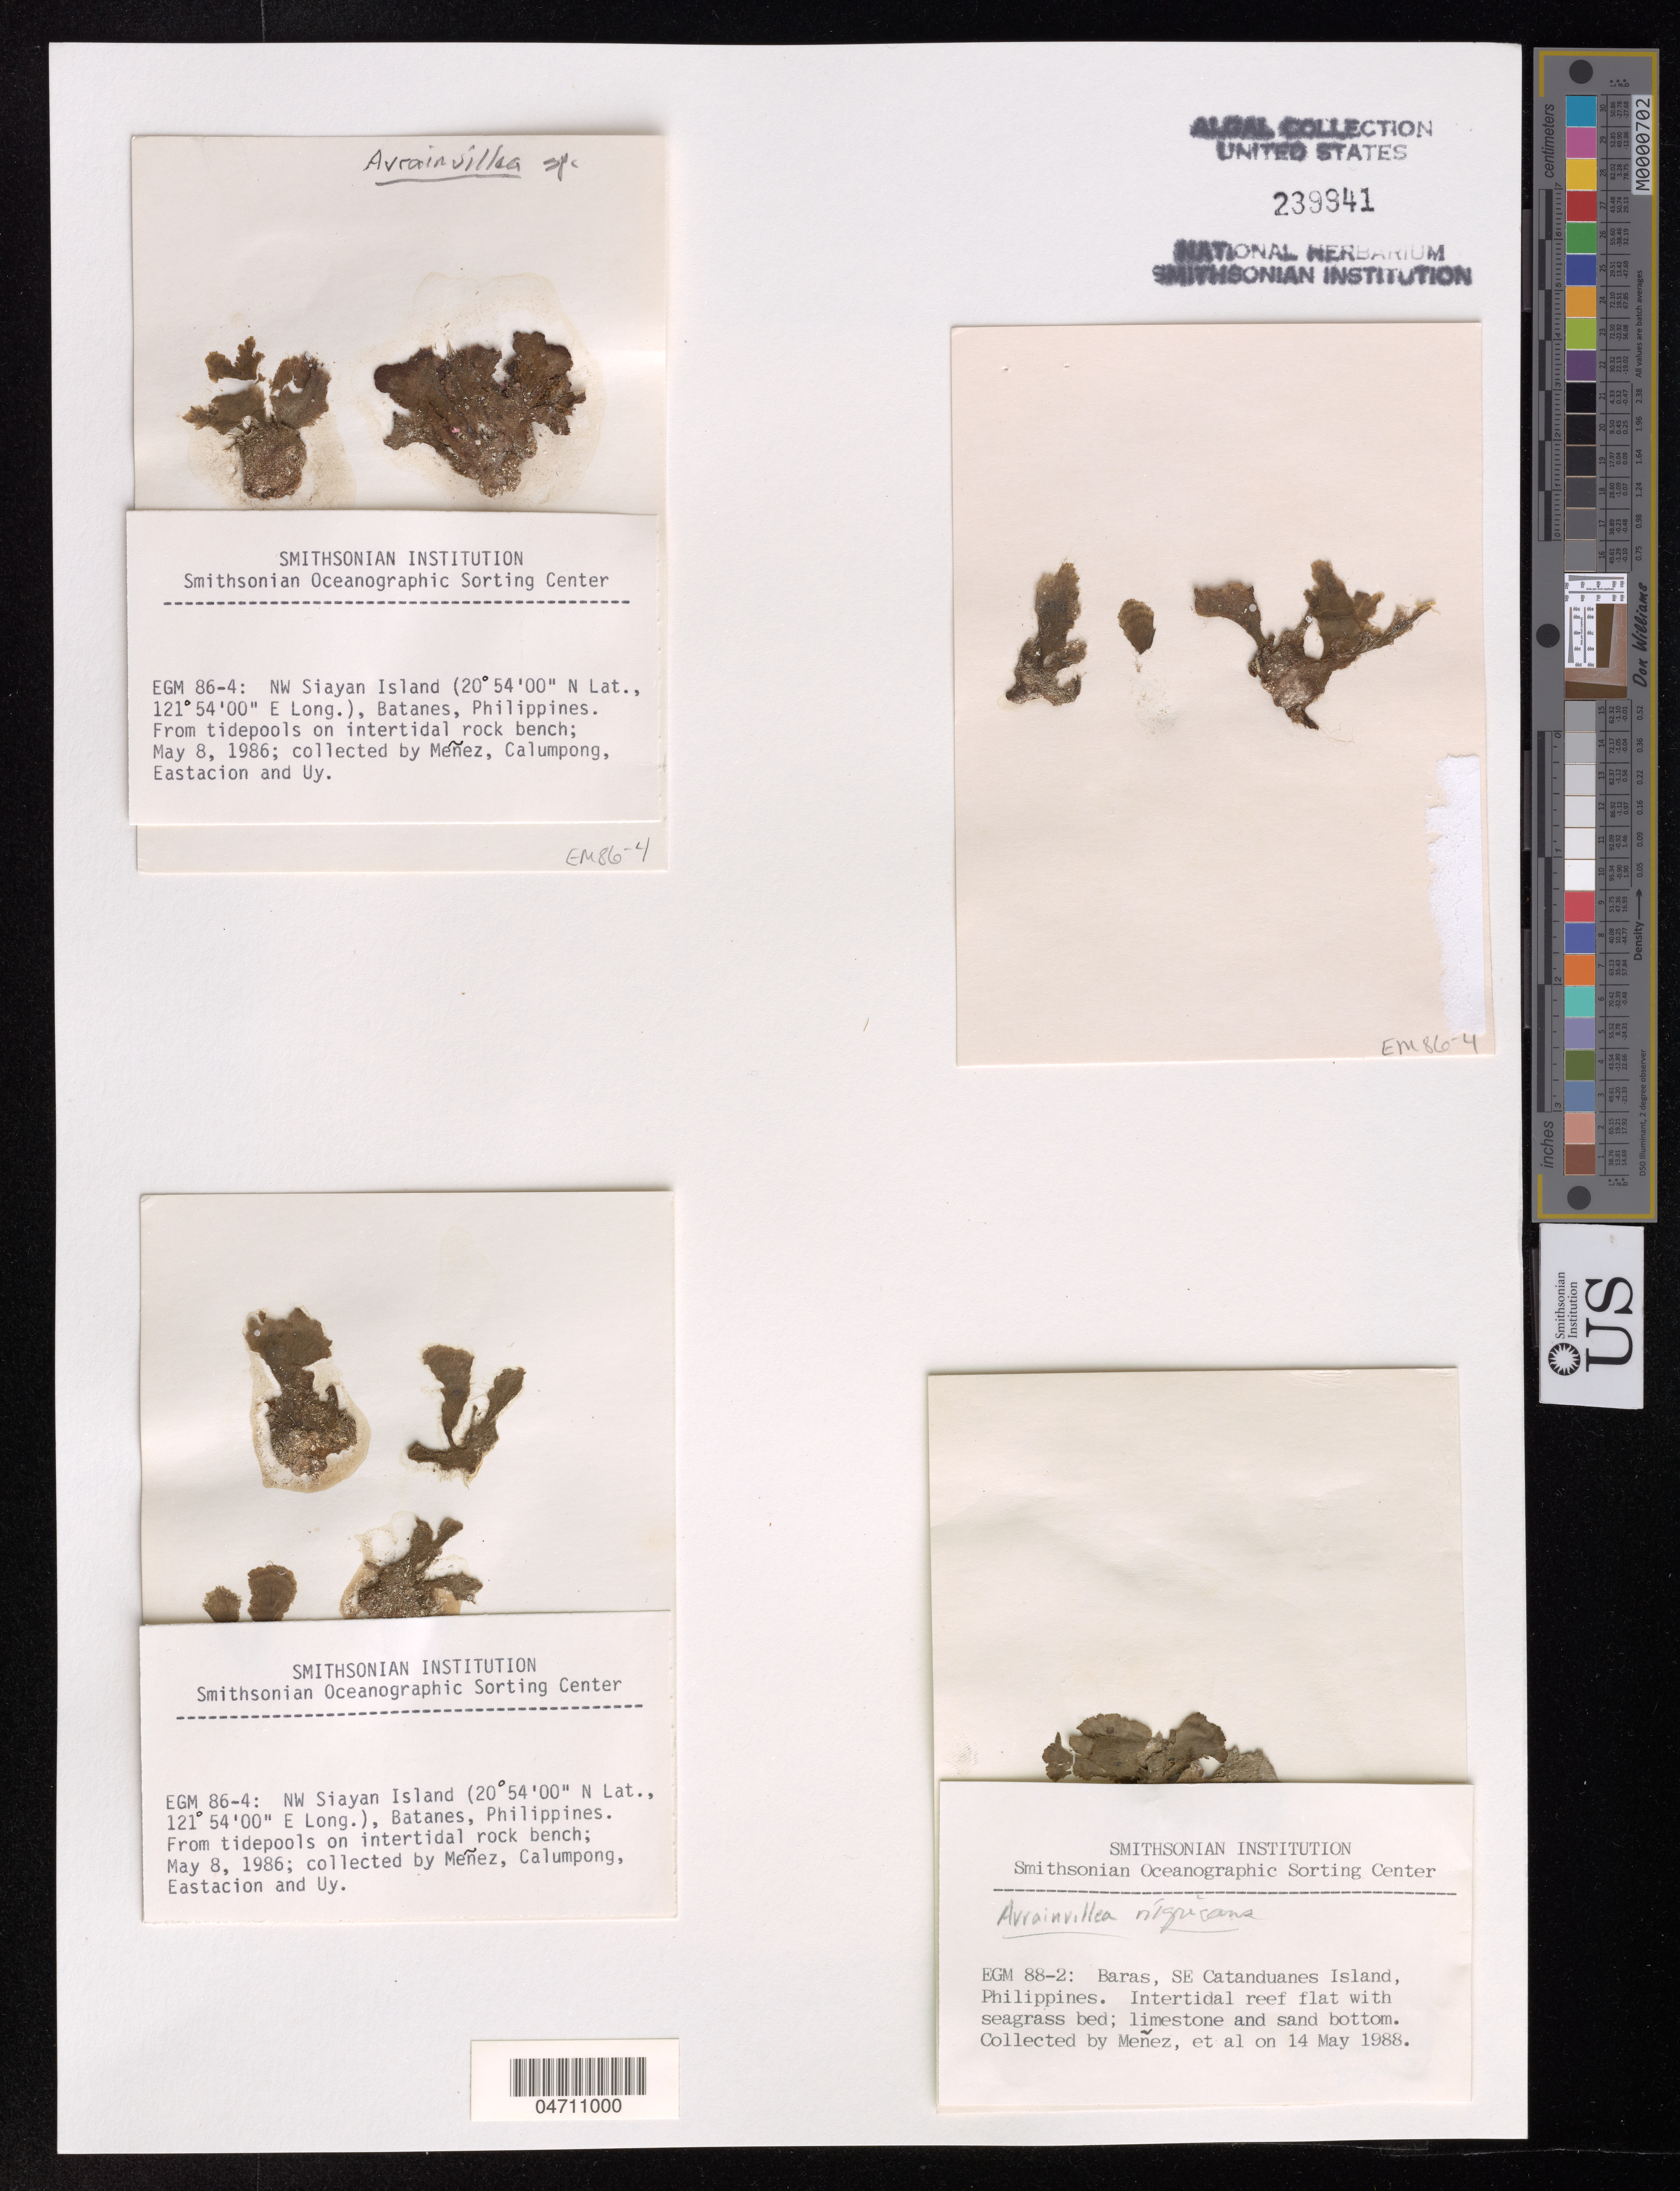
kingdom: Plantae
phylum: Chlorophyta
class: Ulvophyceae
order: Bryopsidales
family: Dichotomosiphonaceae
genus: Avrainvillea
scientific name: Avrainvillea sp.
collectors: Menez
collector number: EGM 86-4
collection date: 1988-05-14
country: Philippines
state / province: Bicol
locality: EGM 88-2: Baras, SE Catanduanes Island.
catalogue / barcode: US 239941-2